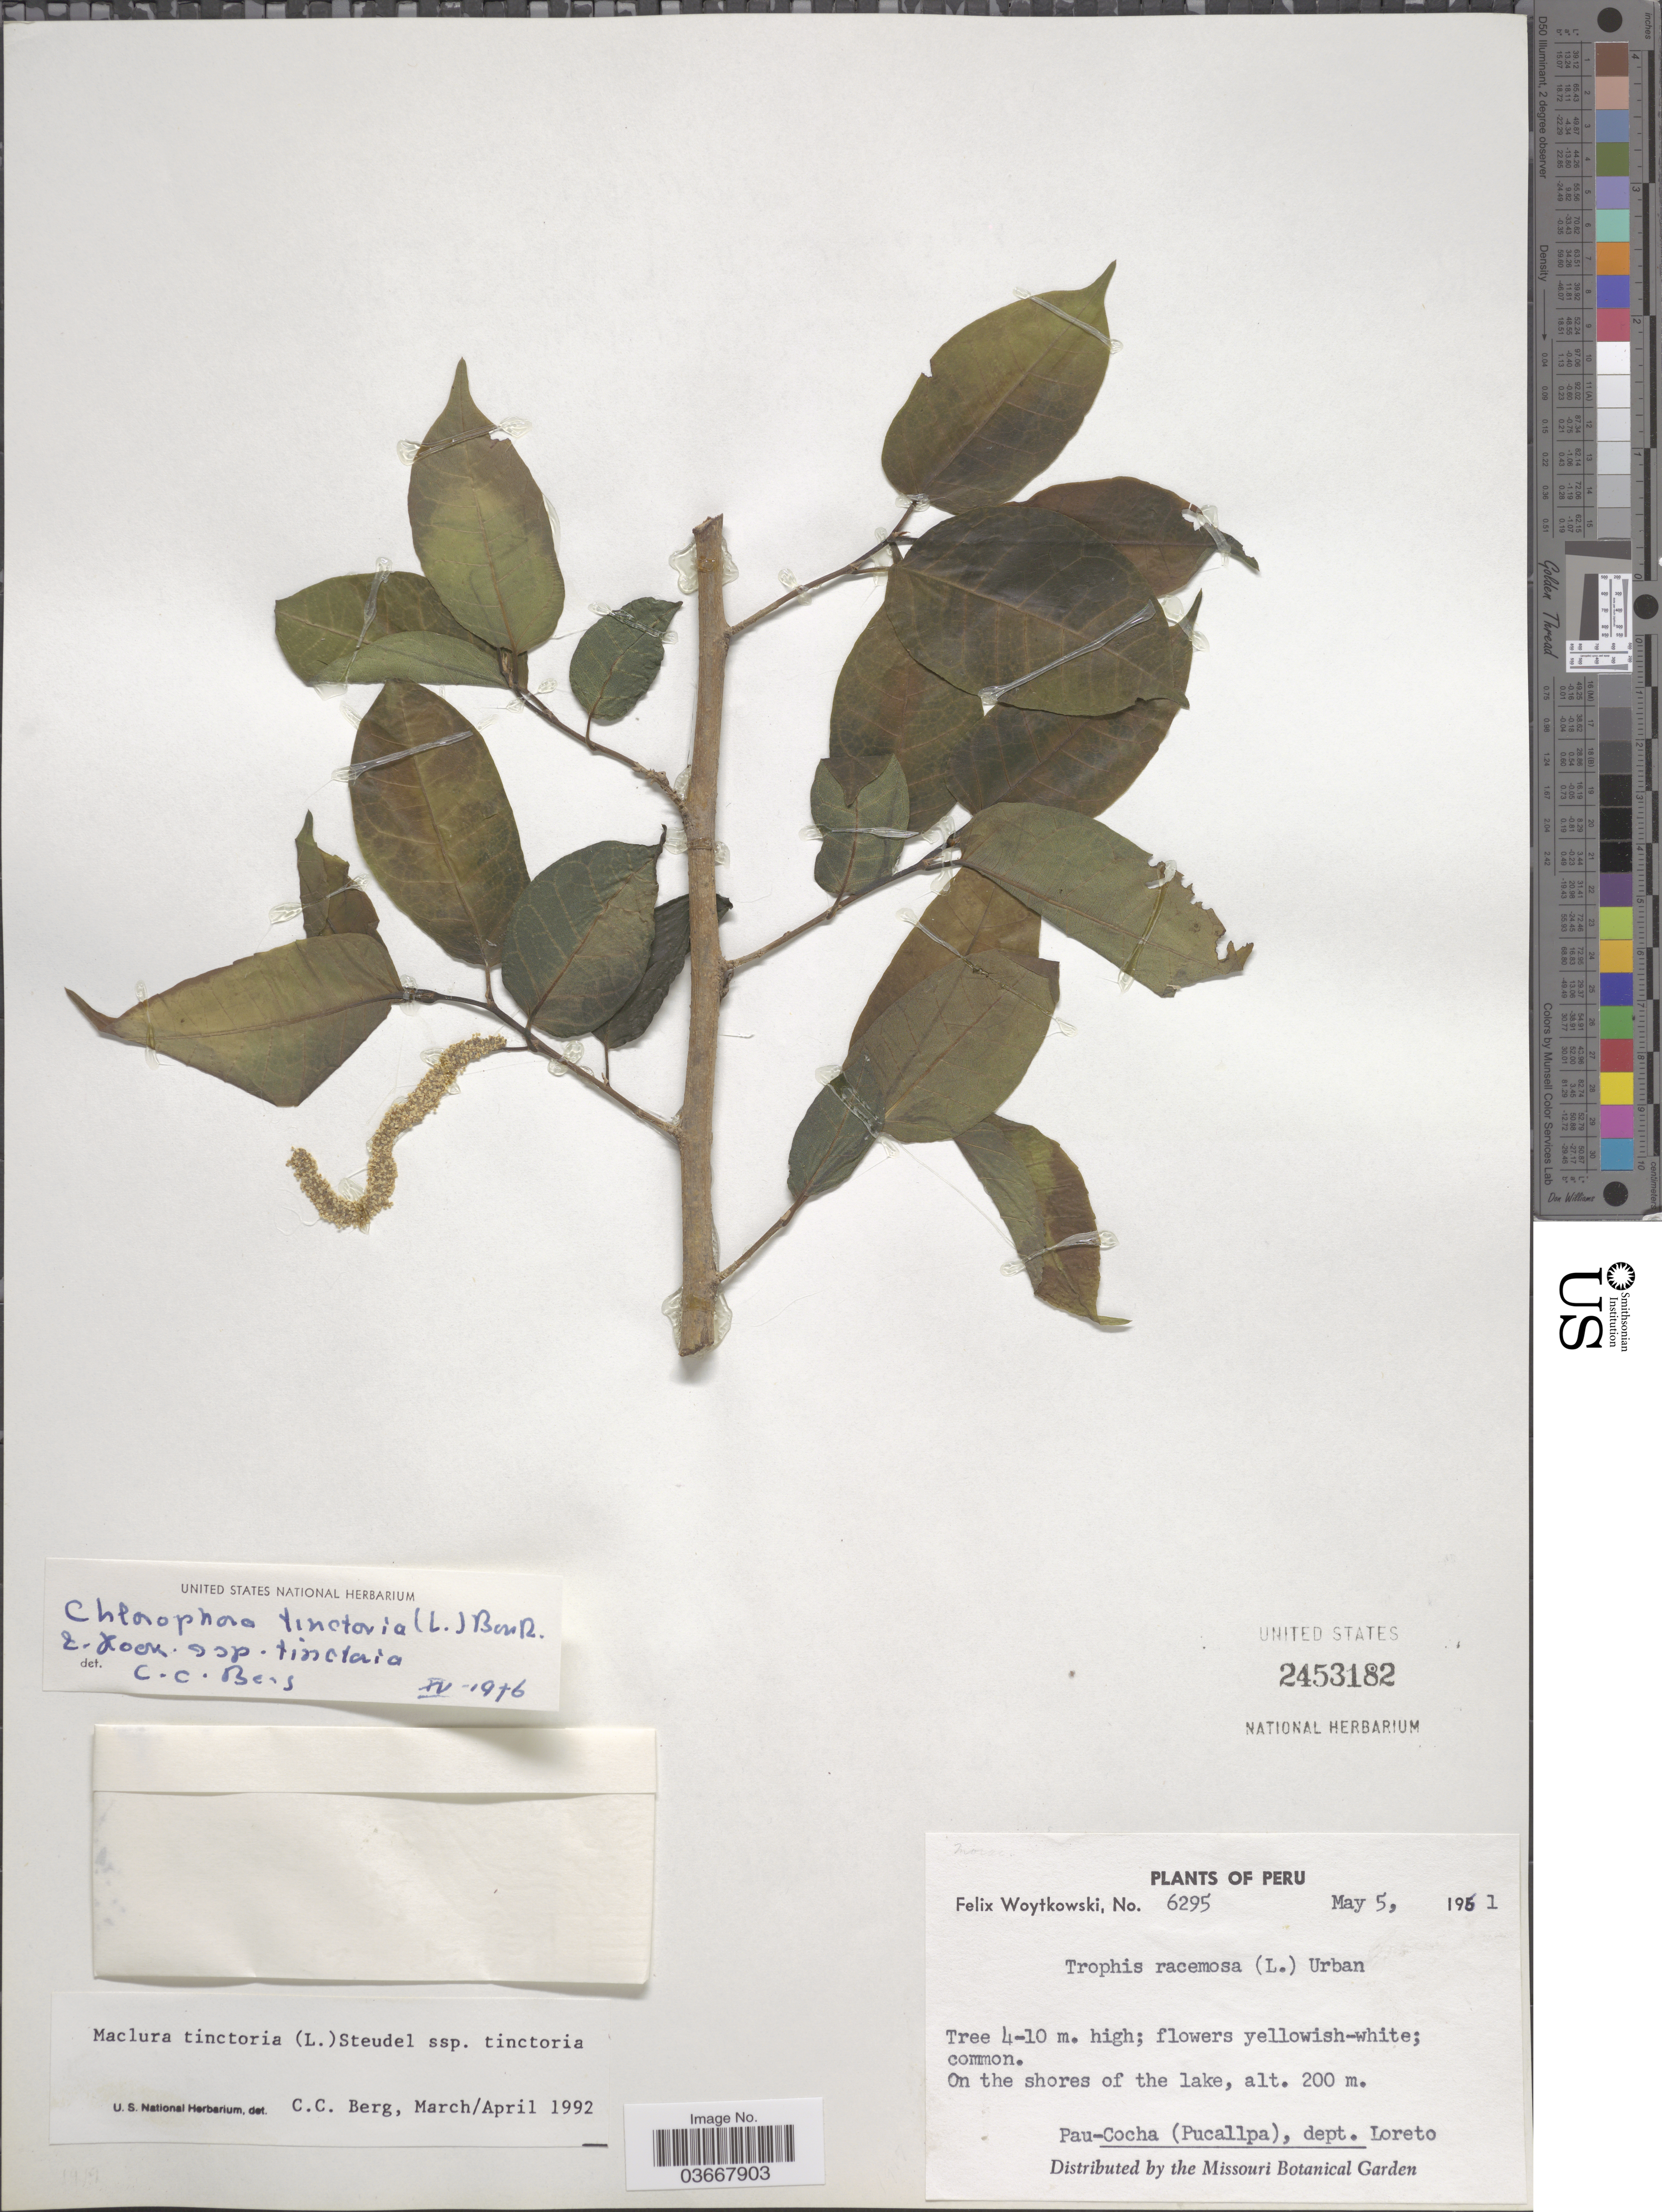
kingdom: Plantae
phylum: Tracheophyta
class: Magnoliopsida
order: Rosales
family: Moraceae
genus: Maclura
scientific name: Maclura tinctoria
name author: (L.) D. Don ex Steud.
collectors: F. Woytkowski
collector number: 6295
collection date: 1961-05-05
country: Peru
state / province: Loreto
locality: Pau-Cocha (Pucallpa), dept. Loreto.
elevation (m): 200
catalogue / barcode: US 2453182